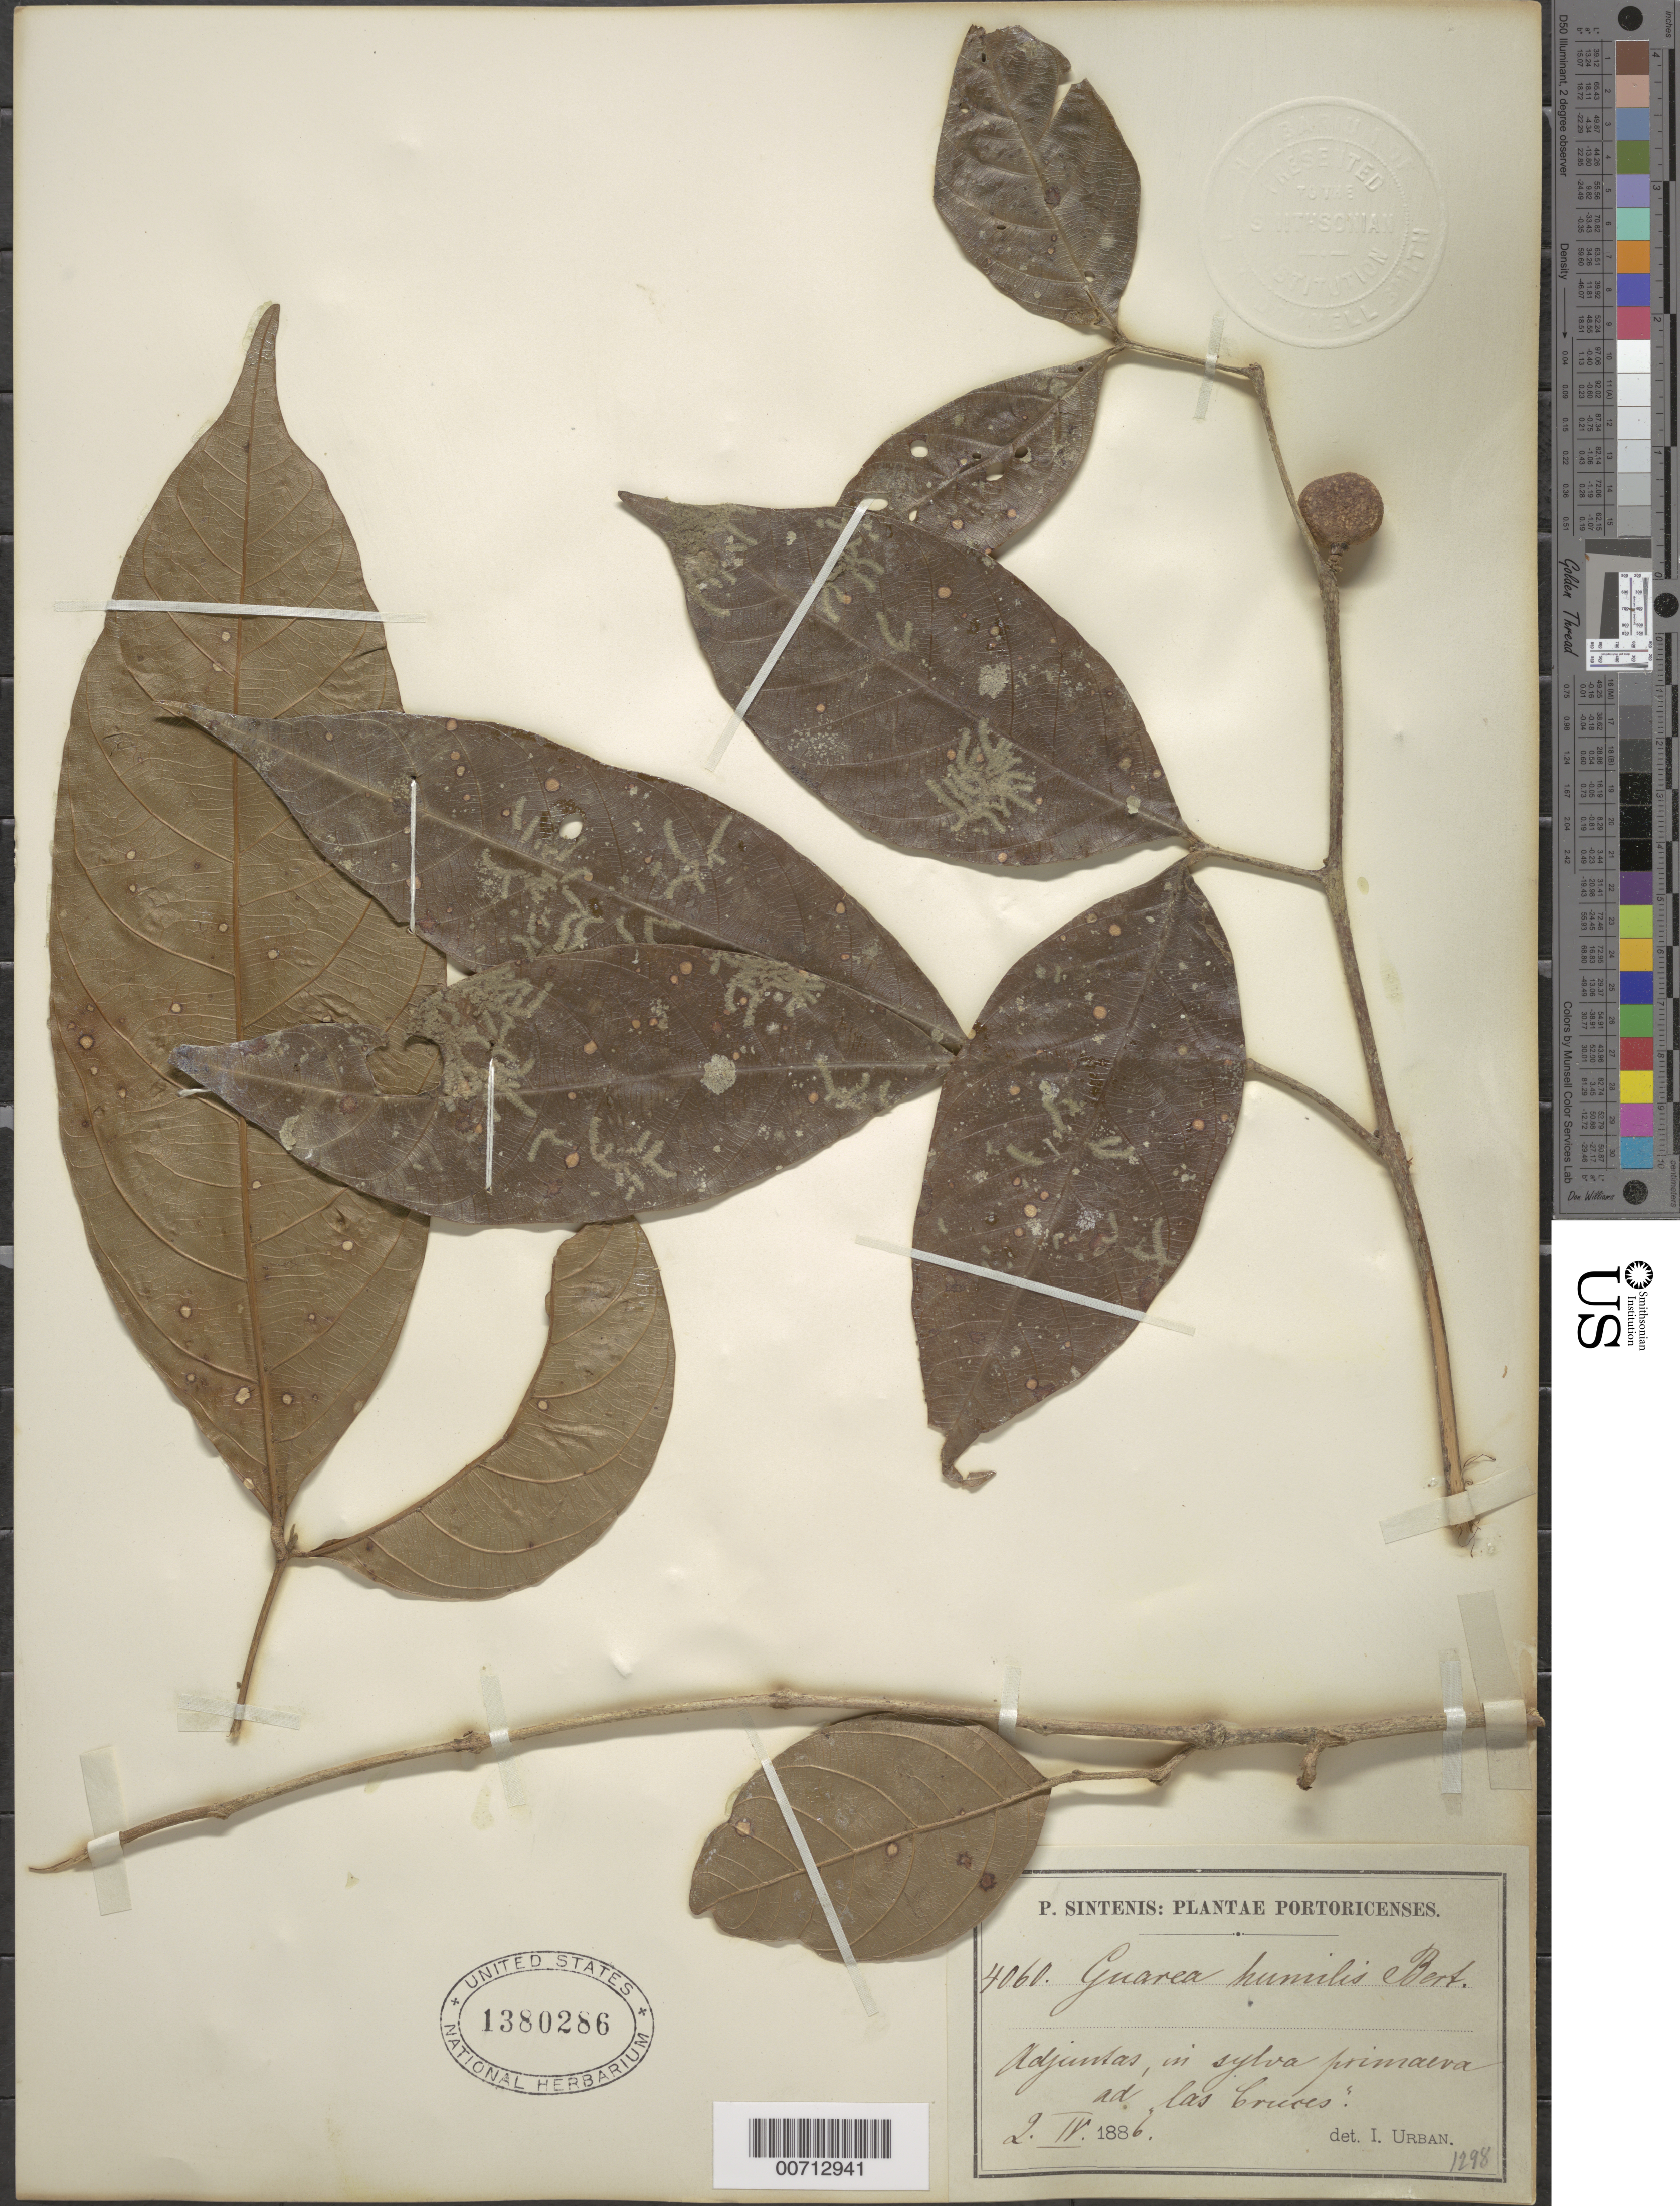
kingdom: Plantae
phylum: Tracheophyta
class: Magnoliopsida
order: Sapindales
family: Meliaceae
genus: Guarea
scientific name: Guarea humilis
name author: Bertero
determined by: Urban, Ignatz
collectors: P. Sintenis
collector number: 4060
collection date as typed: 02 Apr 1886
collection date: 1886-04-02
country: Puerto Rico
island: Greater Antilles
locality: Adjuntas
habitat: In sylva primaeva ad las Cruces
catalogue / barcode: US 1380286